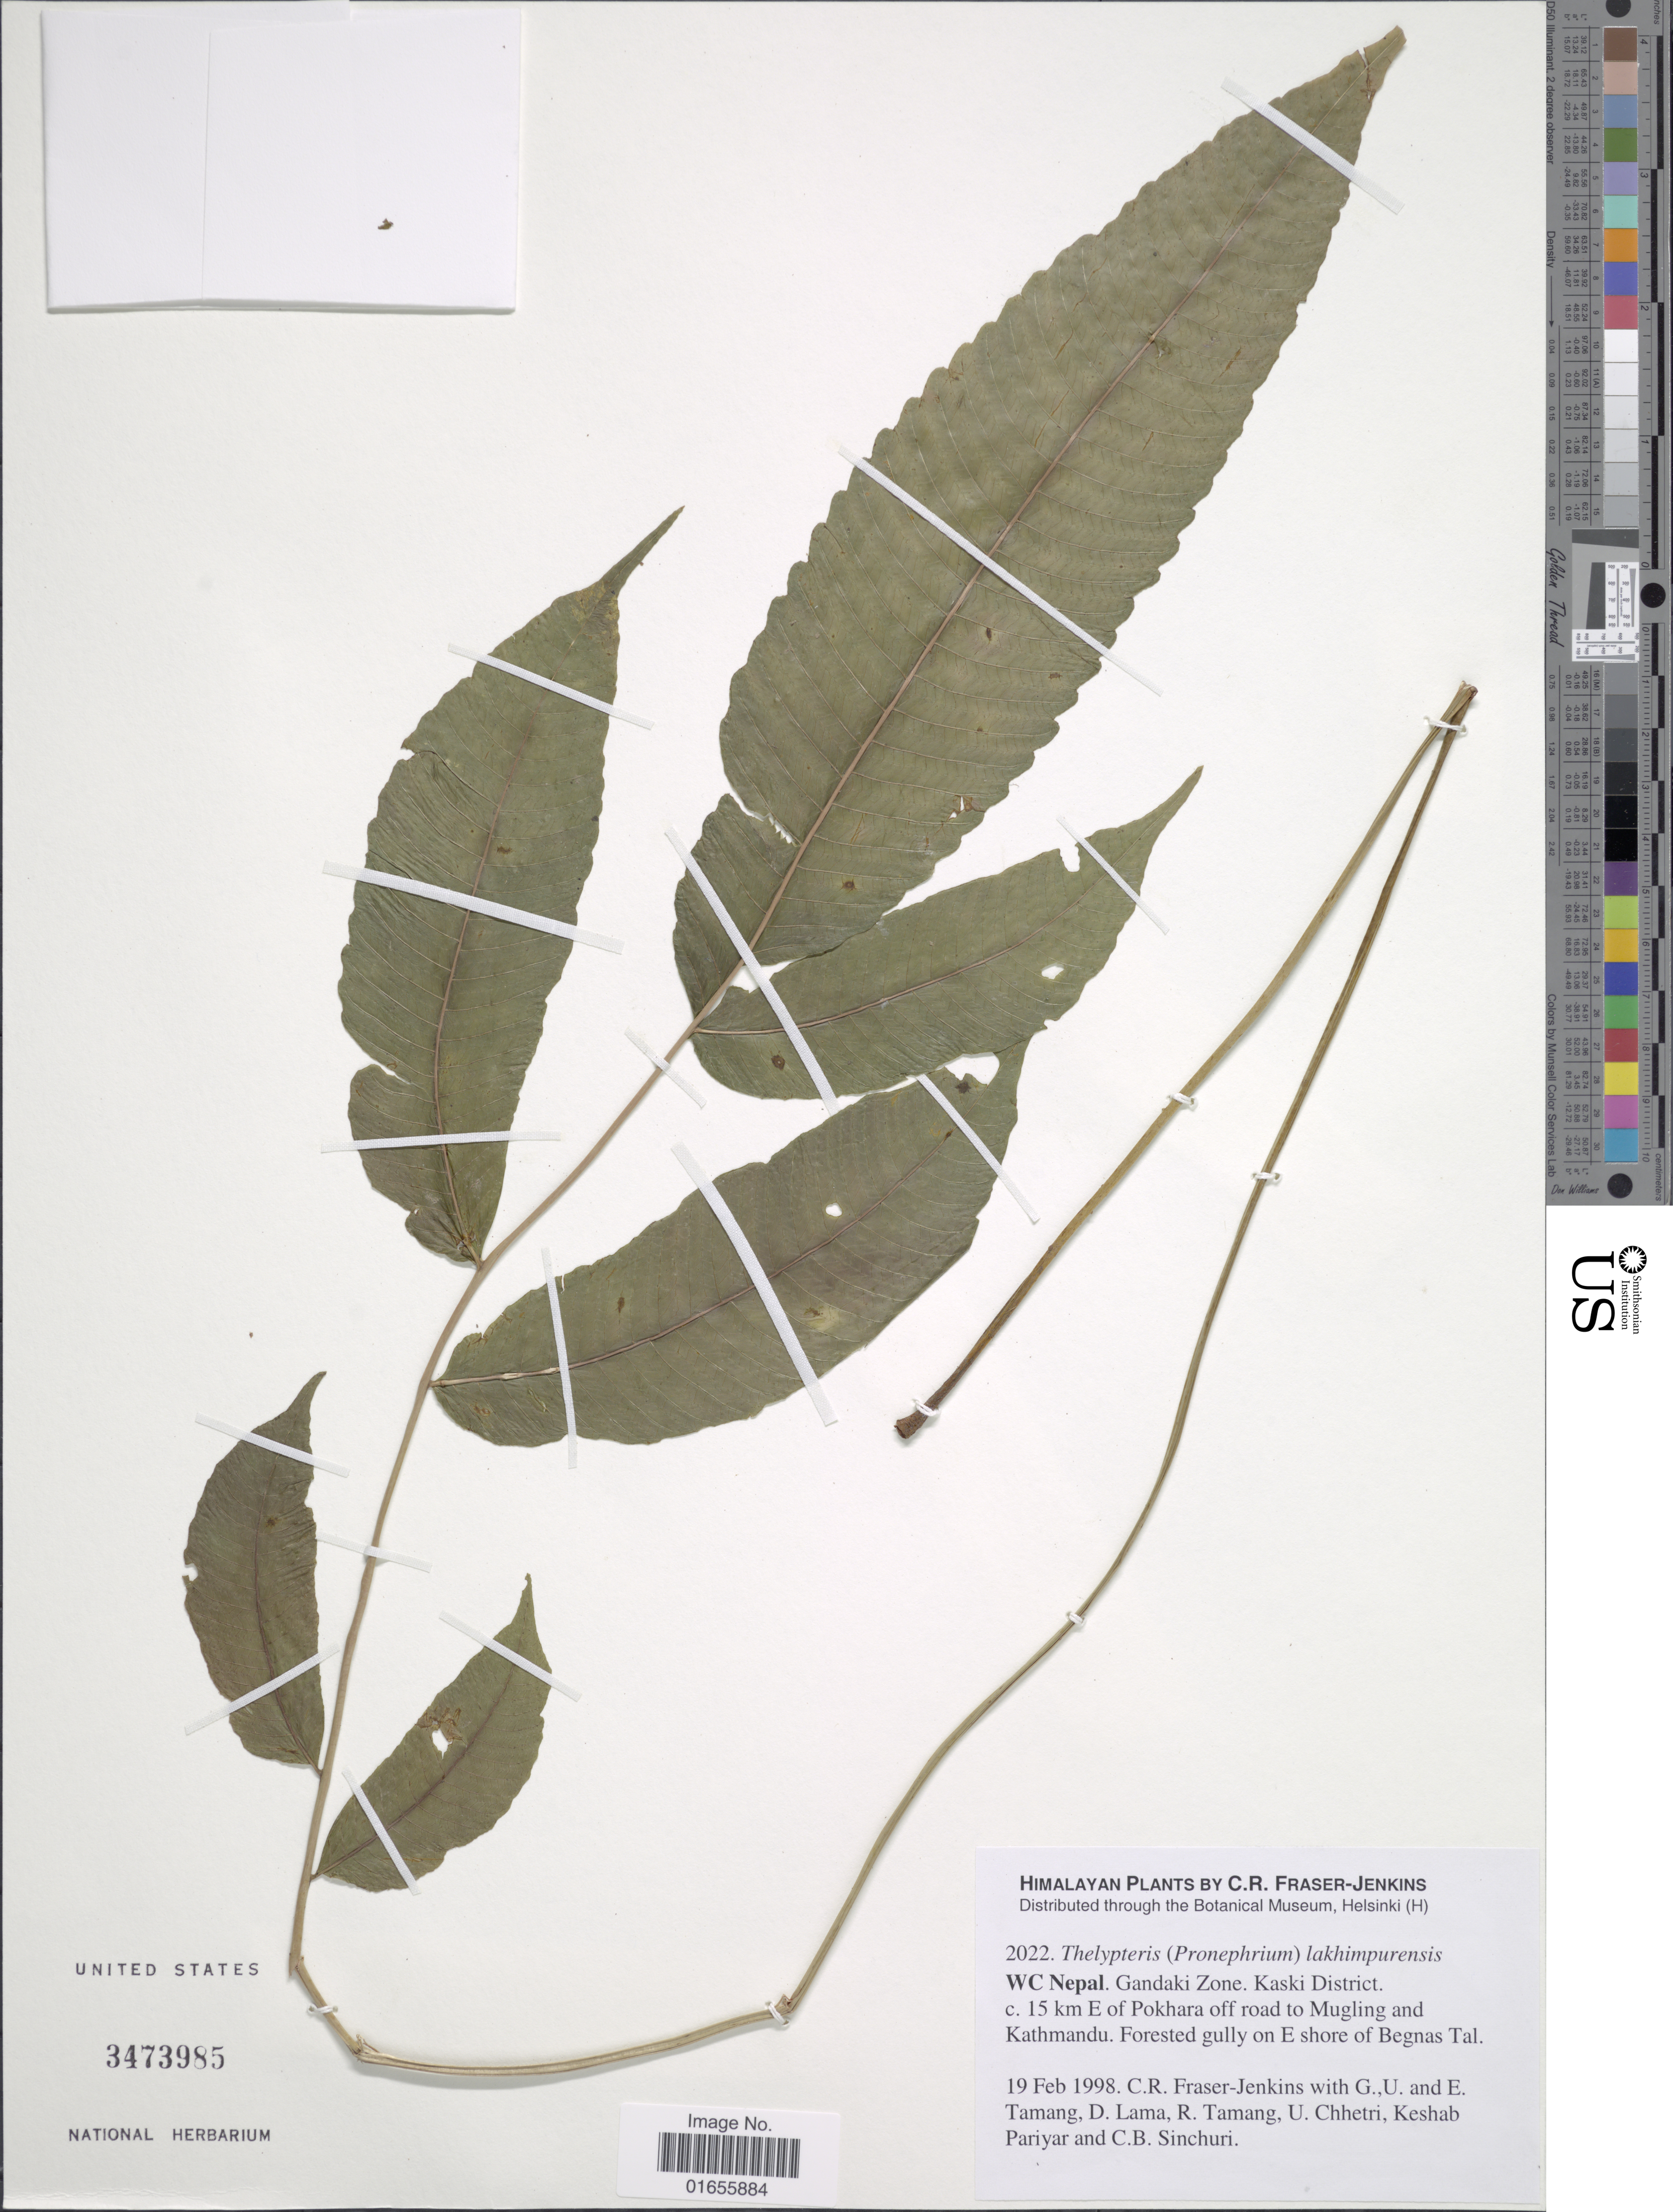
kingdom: Plantae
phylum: Tracheophyta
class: Polypodiopsida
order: Polypodiales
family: Thelypteridaceae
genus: Pronephrium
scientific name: Pronephrium lakhimpurense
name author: (Rosenst.) Holttum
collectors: C. R. Fraser-Jenkins, G. Tamang, G. Tamang, E. Tamang & et al.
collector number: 2022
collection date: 1998-02-19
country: Nepal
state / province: Gandaki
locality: WC Nepal. Kaski District. c. 15 km E of Pokhara off road to Mugling and Kathmandu. Forested gully on E shore of Begnas Tal.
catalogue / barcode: US 3473985